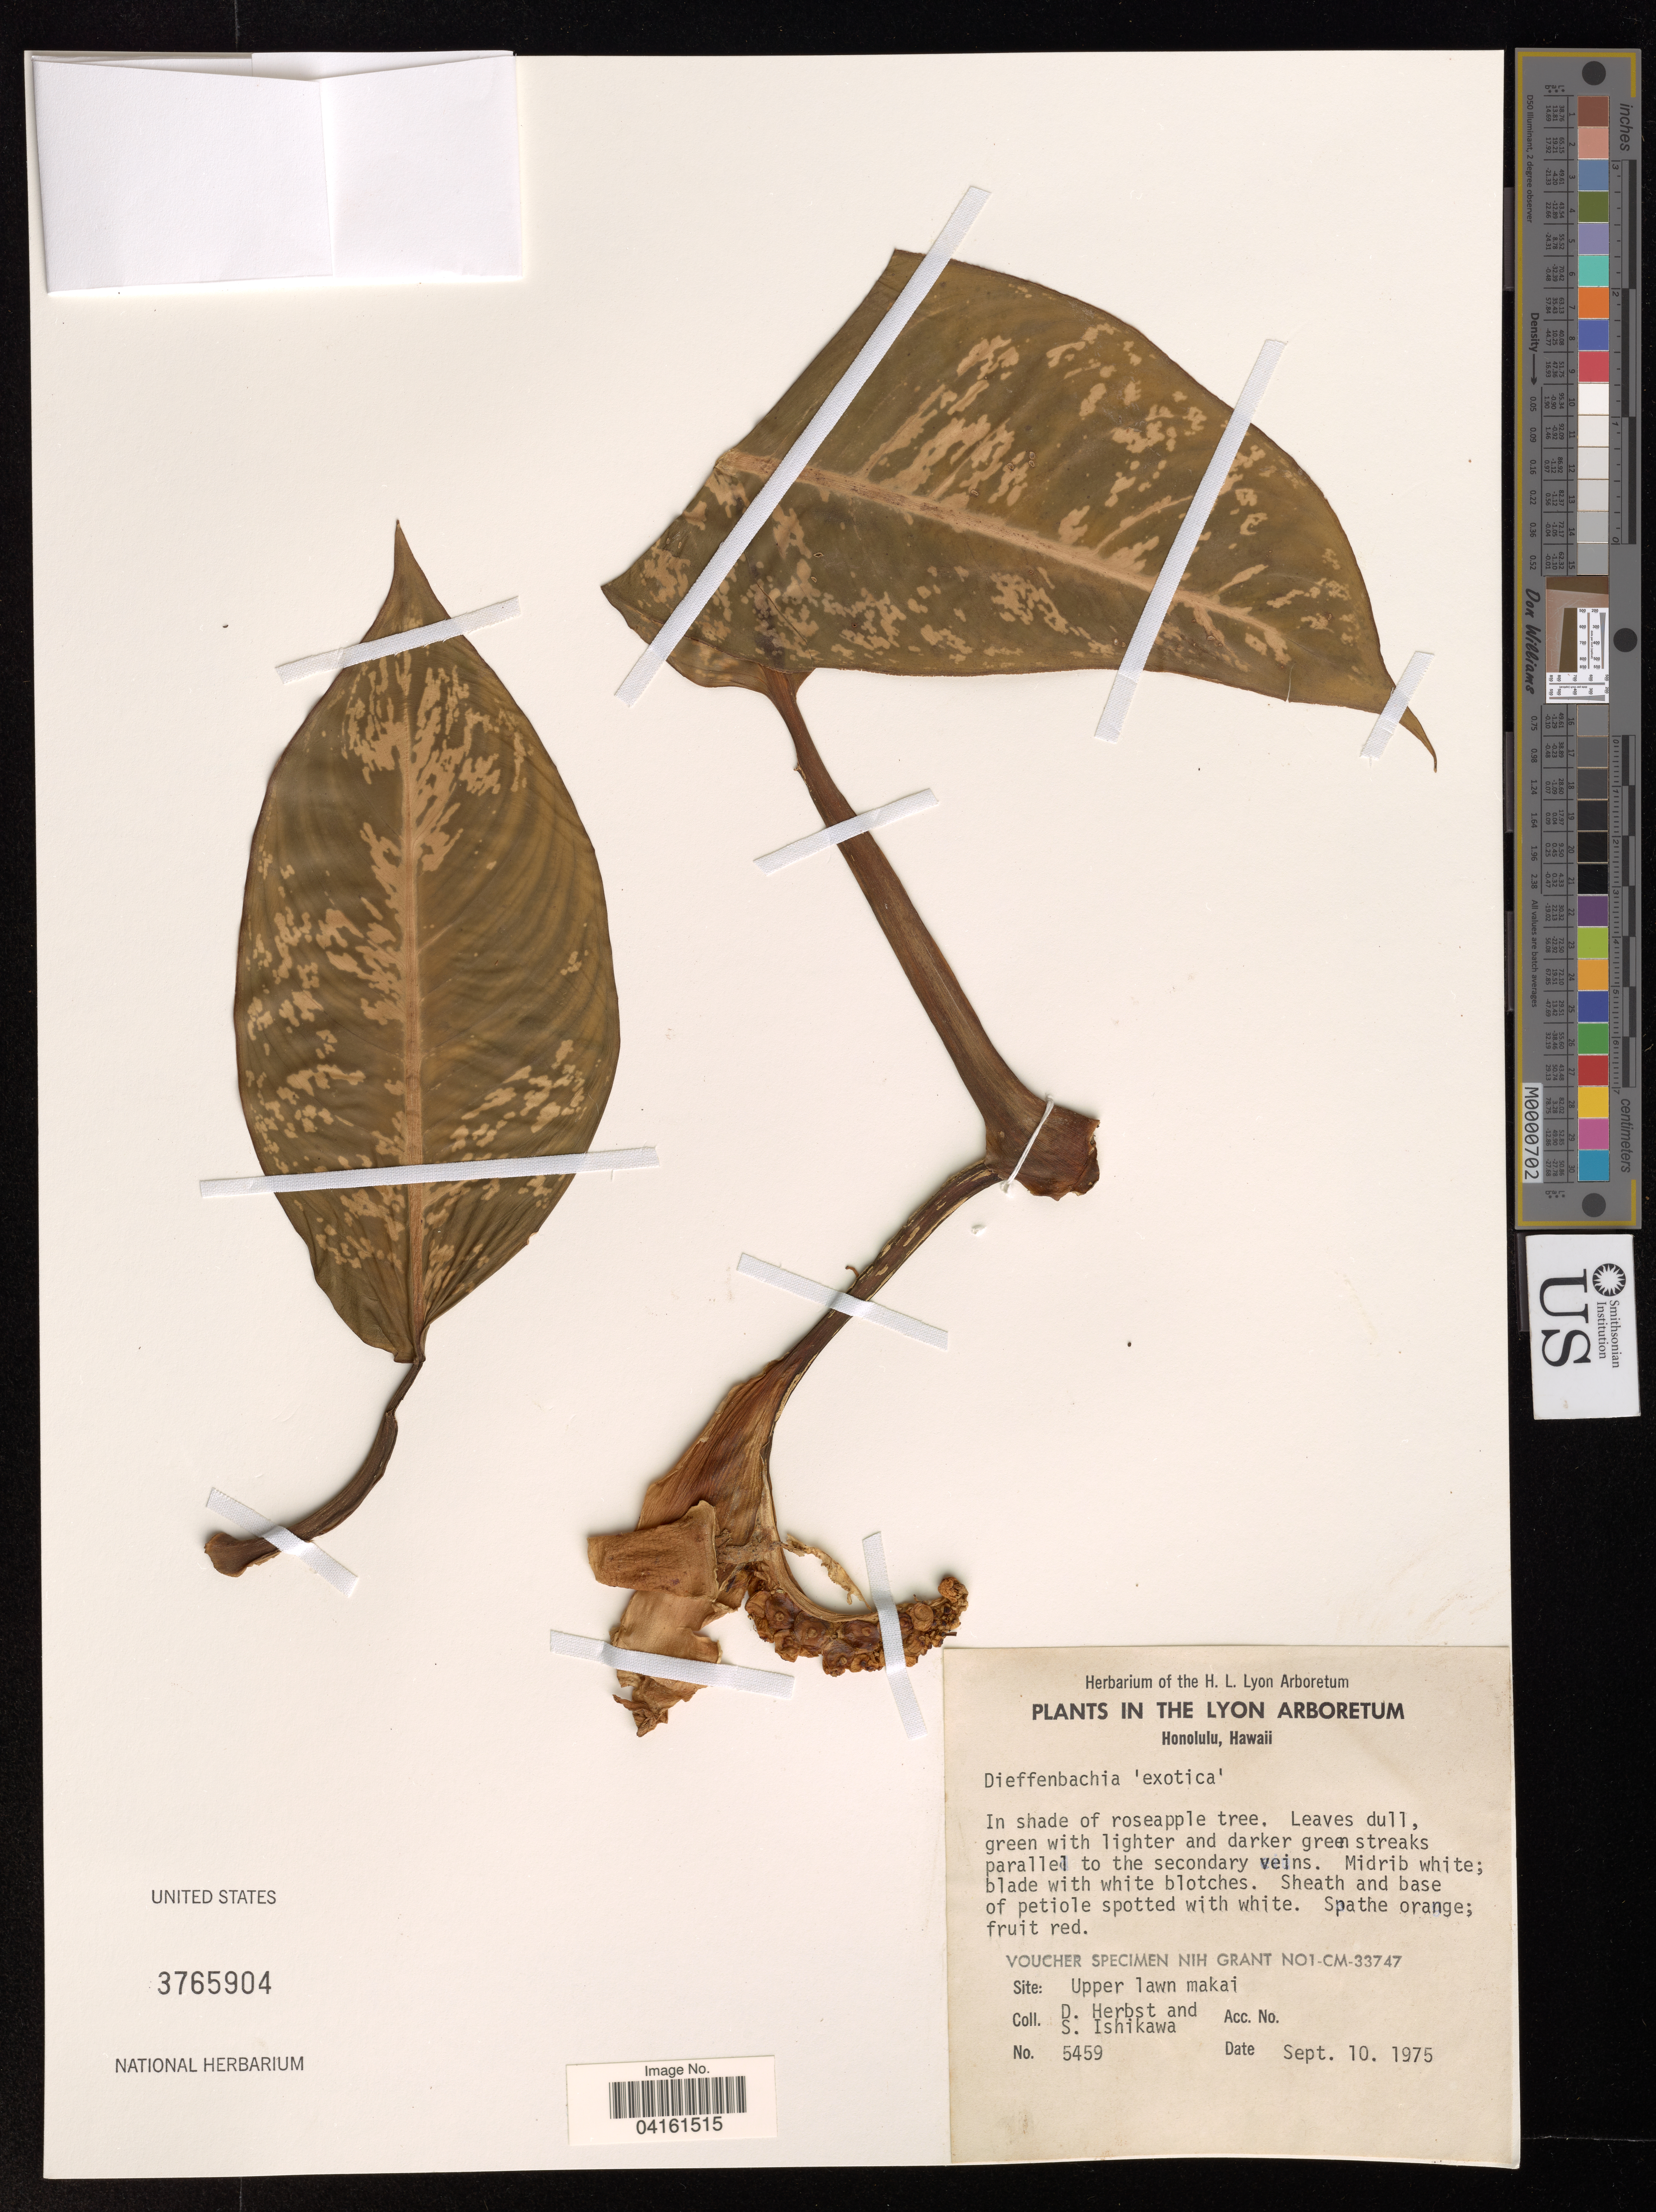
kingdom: Plantae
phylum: Tracheophyta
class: Liliopsida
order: Alismatales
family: Araceae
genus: Dieffenbachia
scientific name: Dieffenbachia 'exotica'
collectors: D. Herbst & S. Ishikawa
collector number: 5459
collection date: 1975-09-10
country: United States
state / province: Hawaii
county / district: Honolulu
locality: Lyon Arboretum. Honolulu. Site: Upper lawn makai.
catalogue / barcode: US 3765904